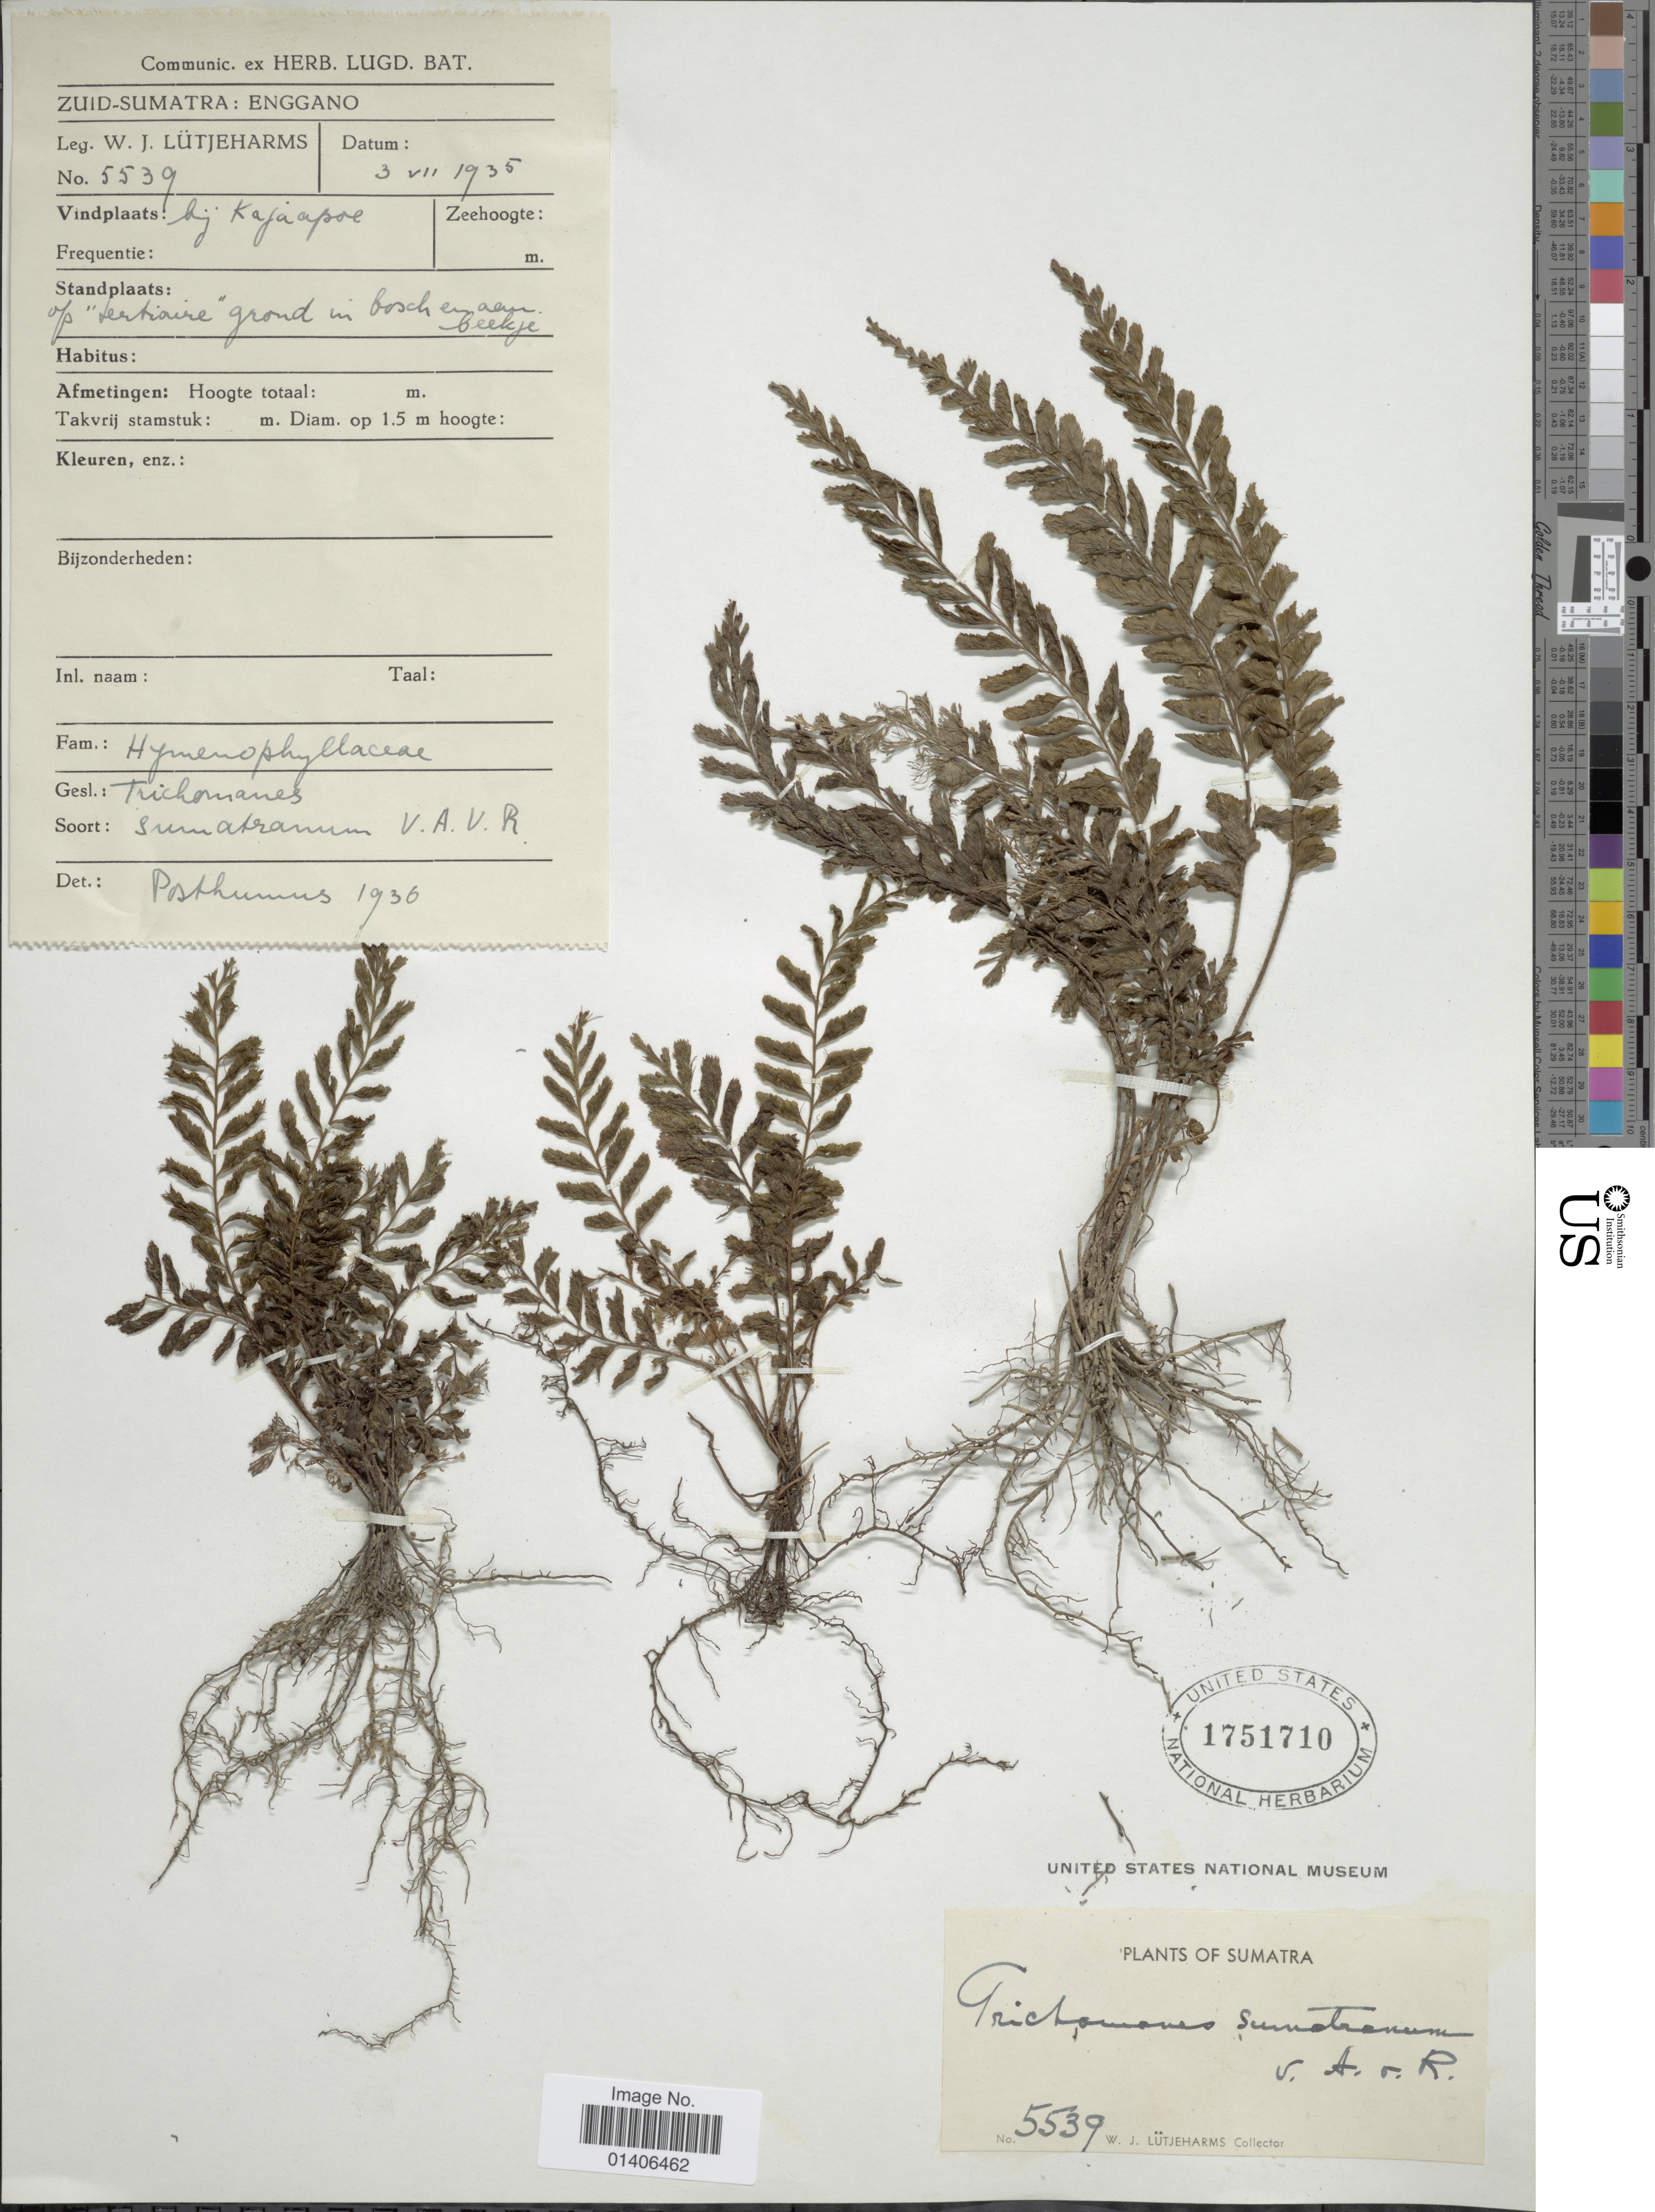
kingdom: Plantae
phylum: Tracheophyta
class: Polypodiopsida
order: Hymenophyllales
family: Hymenophyllaceae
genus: Cephalomanes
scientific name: Cephalomanes javanicum var. sumatranum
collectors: W. Lütjeharms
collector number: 5539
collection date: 1935-07-03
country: Indonesia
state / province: Sumatra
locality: Zuid-Sumatra: Enggano, bij Kajaapoe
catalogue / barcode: US 1751710